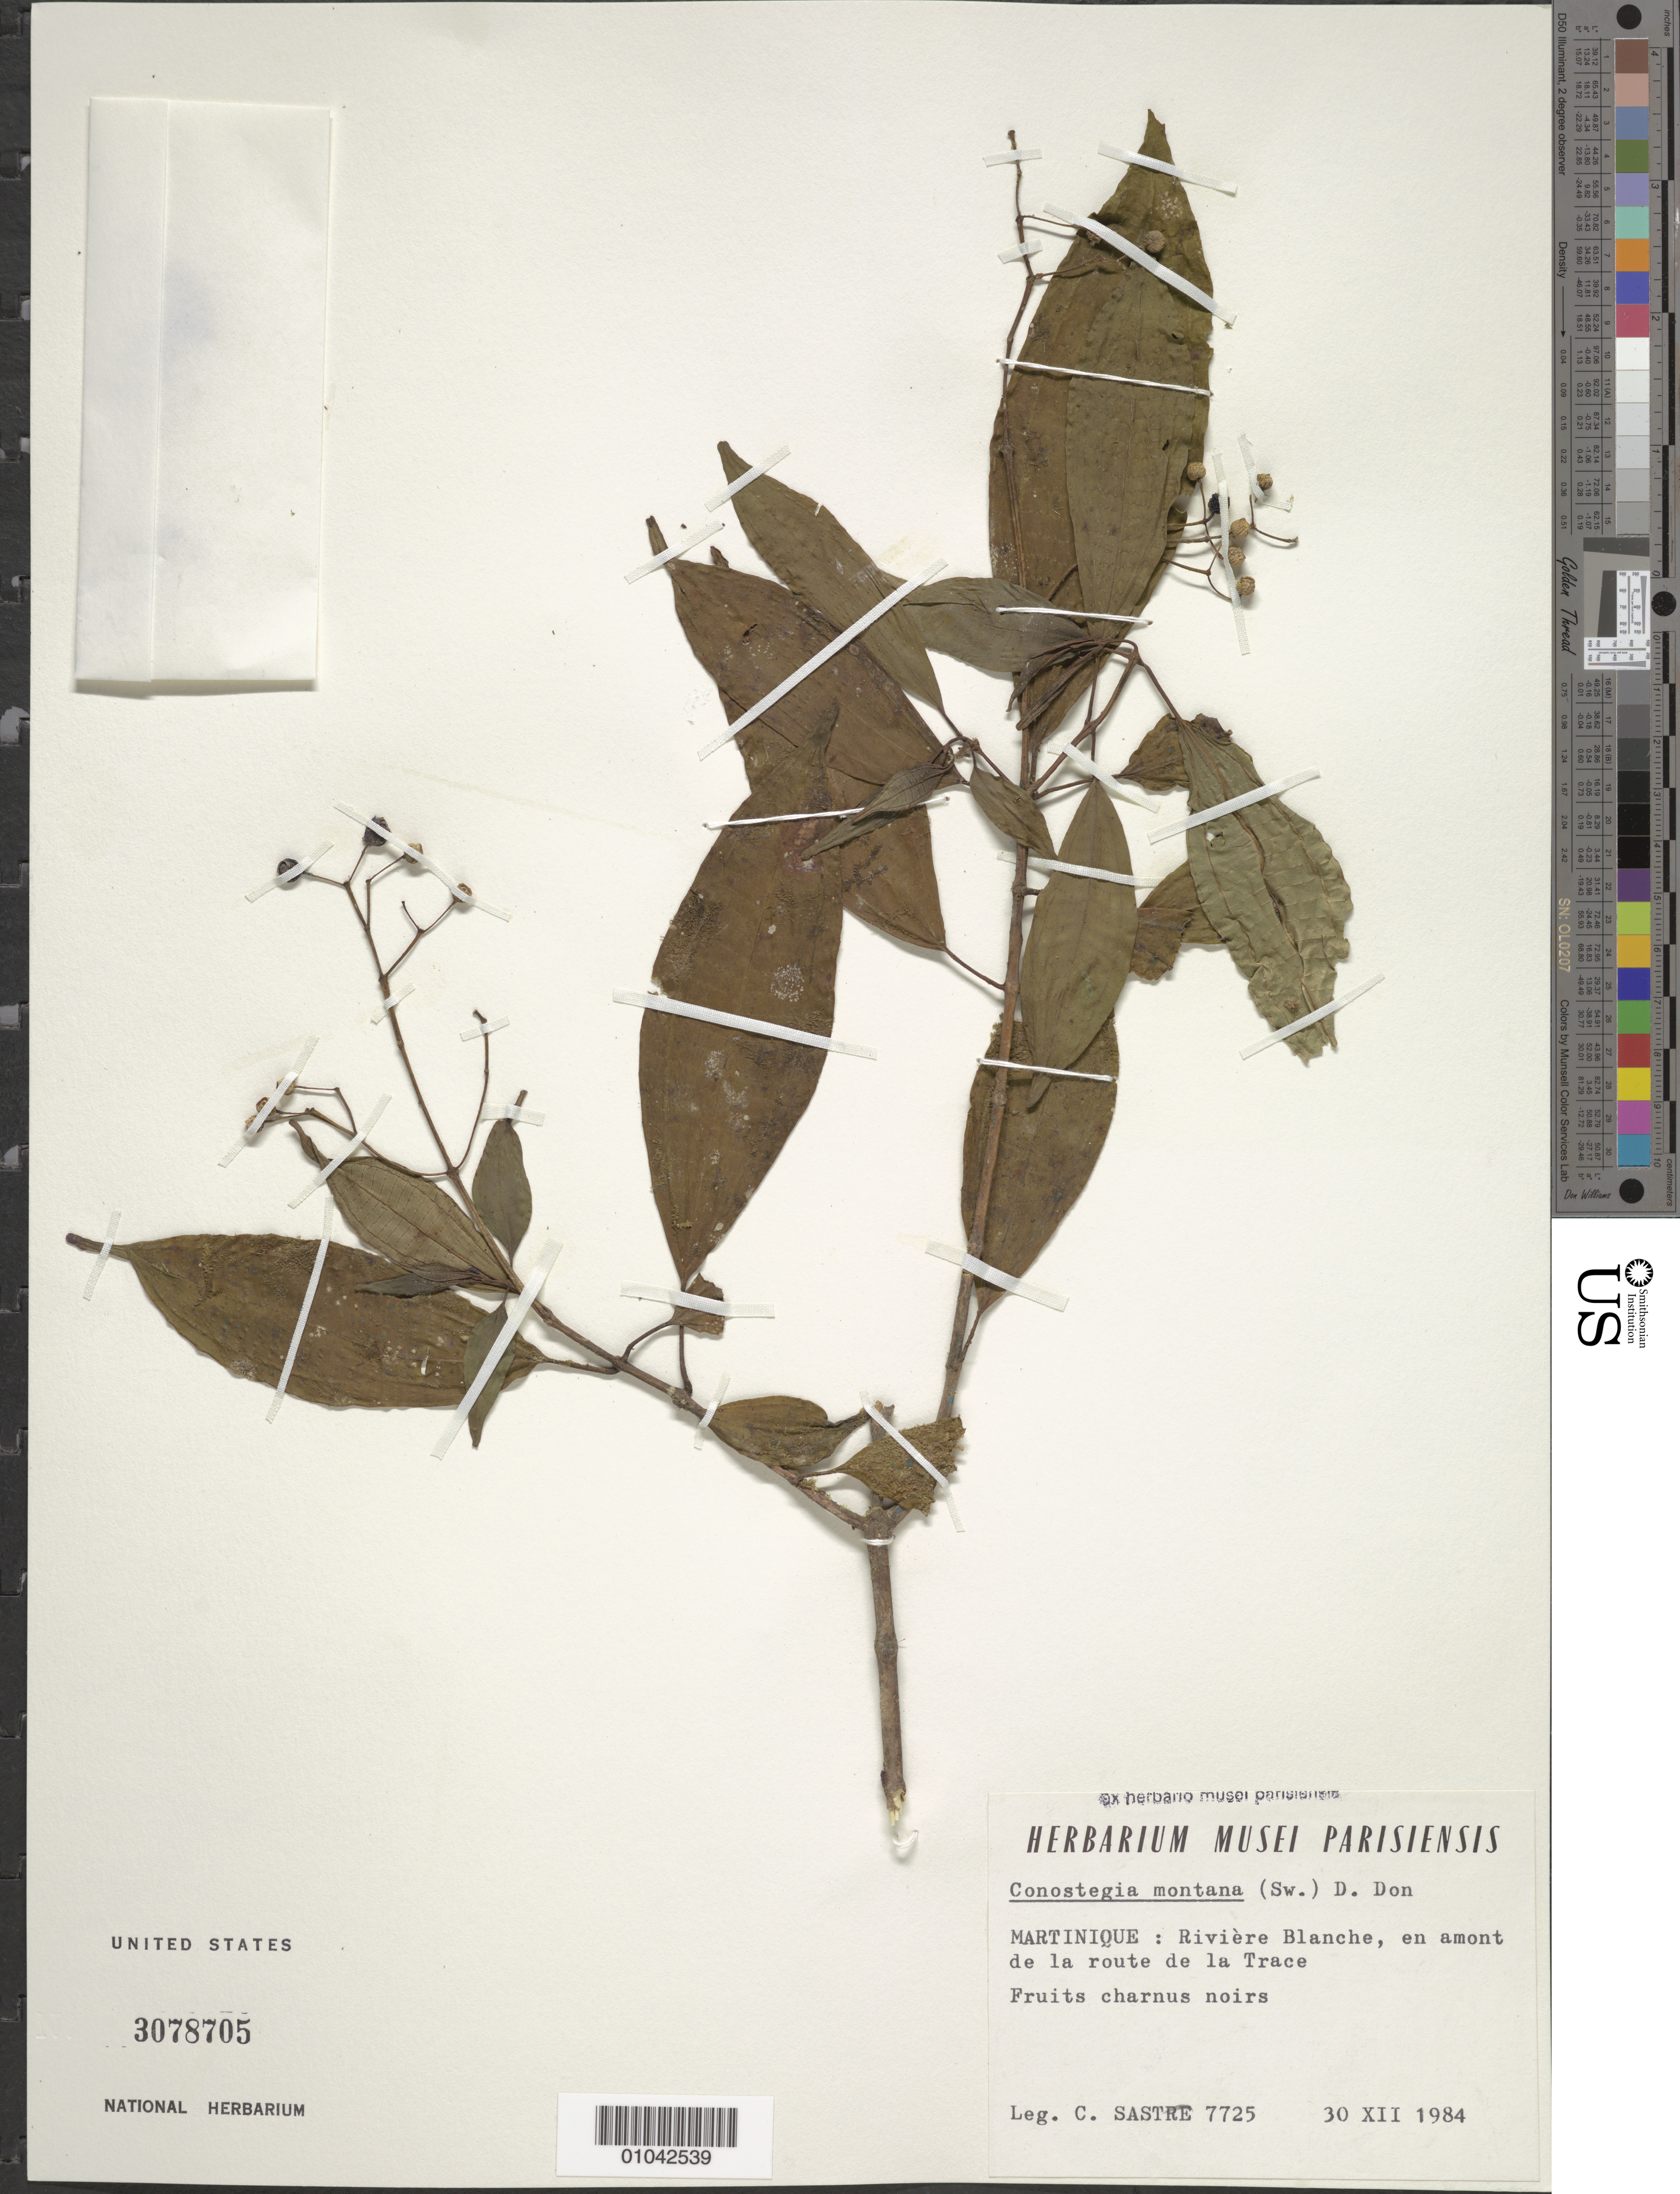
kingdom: Plantae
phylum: Tracheophyta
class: Magnoliopsida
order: Myrtales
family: Melastomataceae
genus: Conostegia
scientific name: Conostegia montana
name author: (Sw.) D. Don ex DC.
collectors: C. H. L. Sastre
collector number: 7725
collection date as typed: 30 Dec 1984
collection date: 1984-12-30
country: Martinique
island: Martinique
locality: Riv. Blanche en amont de la route de la Trace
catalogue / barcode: US 3078705